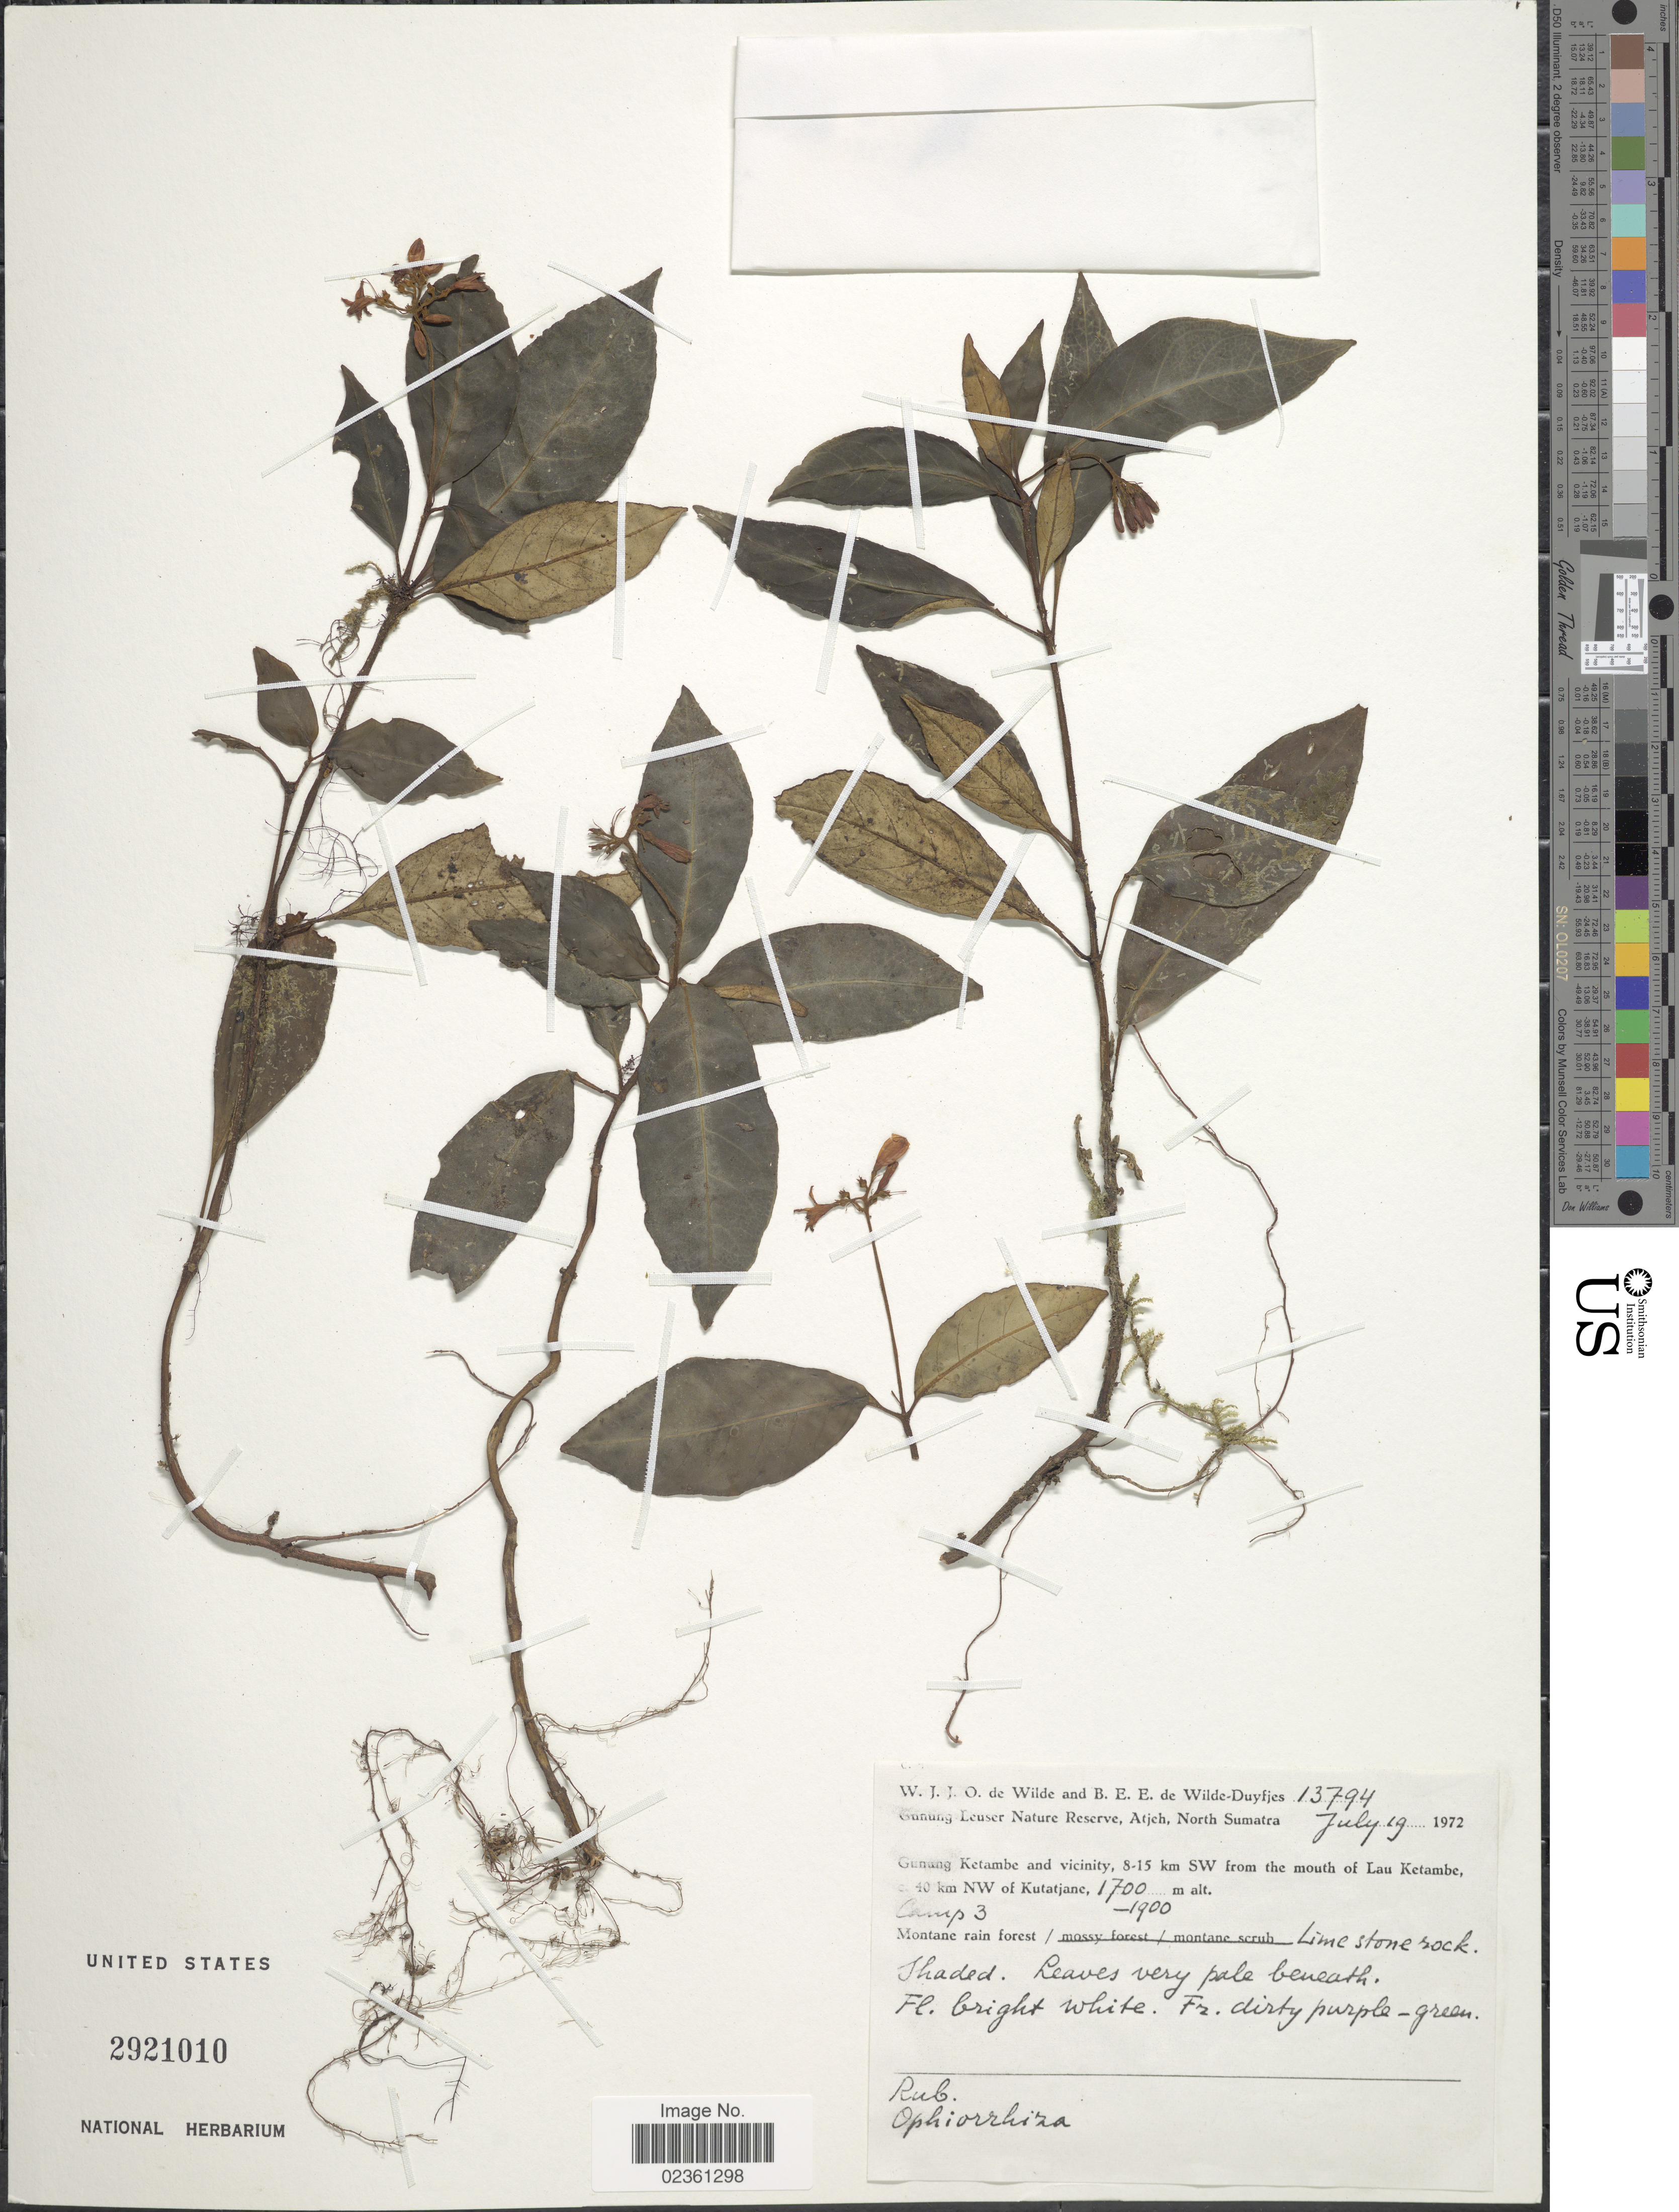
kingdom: Plantae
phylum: Tracheophyta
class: Magnoliopsida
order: Gentianales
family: Rubiaceae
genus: Ophiorrhiza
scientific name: Ophiorrhiza sp.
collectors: W. J. de Wilde & B. E. de Wilde-Duyfjes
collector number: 13794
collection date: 1972-07-19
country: Indonesia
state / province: Sumatra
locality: Gunung Leuser Nature Reserve, Atjeh, North Sumatra, Gunung Ketambe and vicinity, 8-15 km SW from the mouth of Lau Ketambe, c. 40 km NW of Kutatjane, Camp 3.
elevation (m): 1700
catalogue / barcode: US 2921010